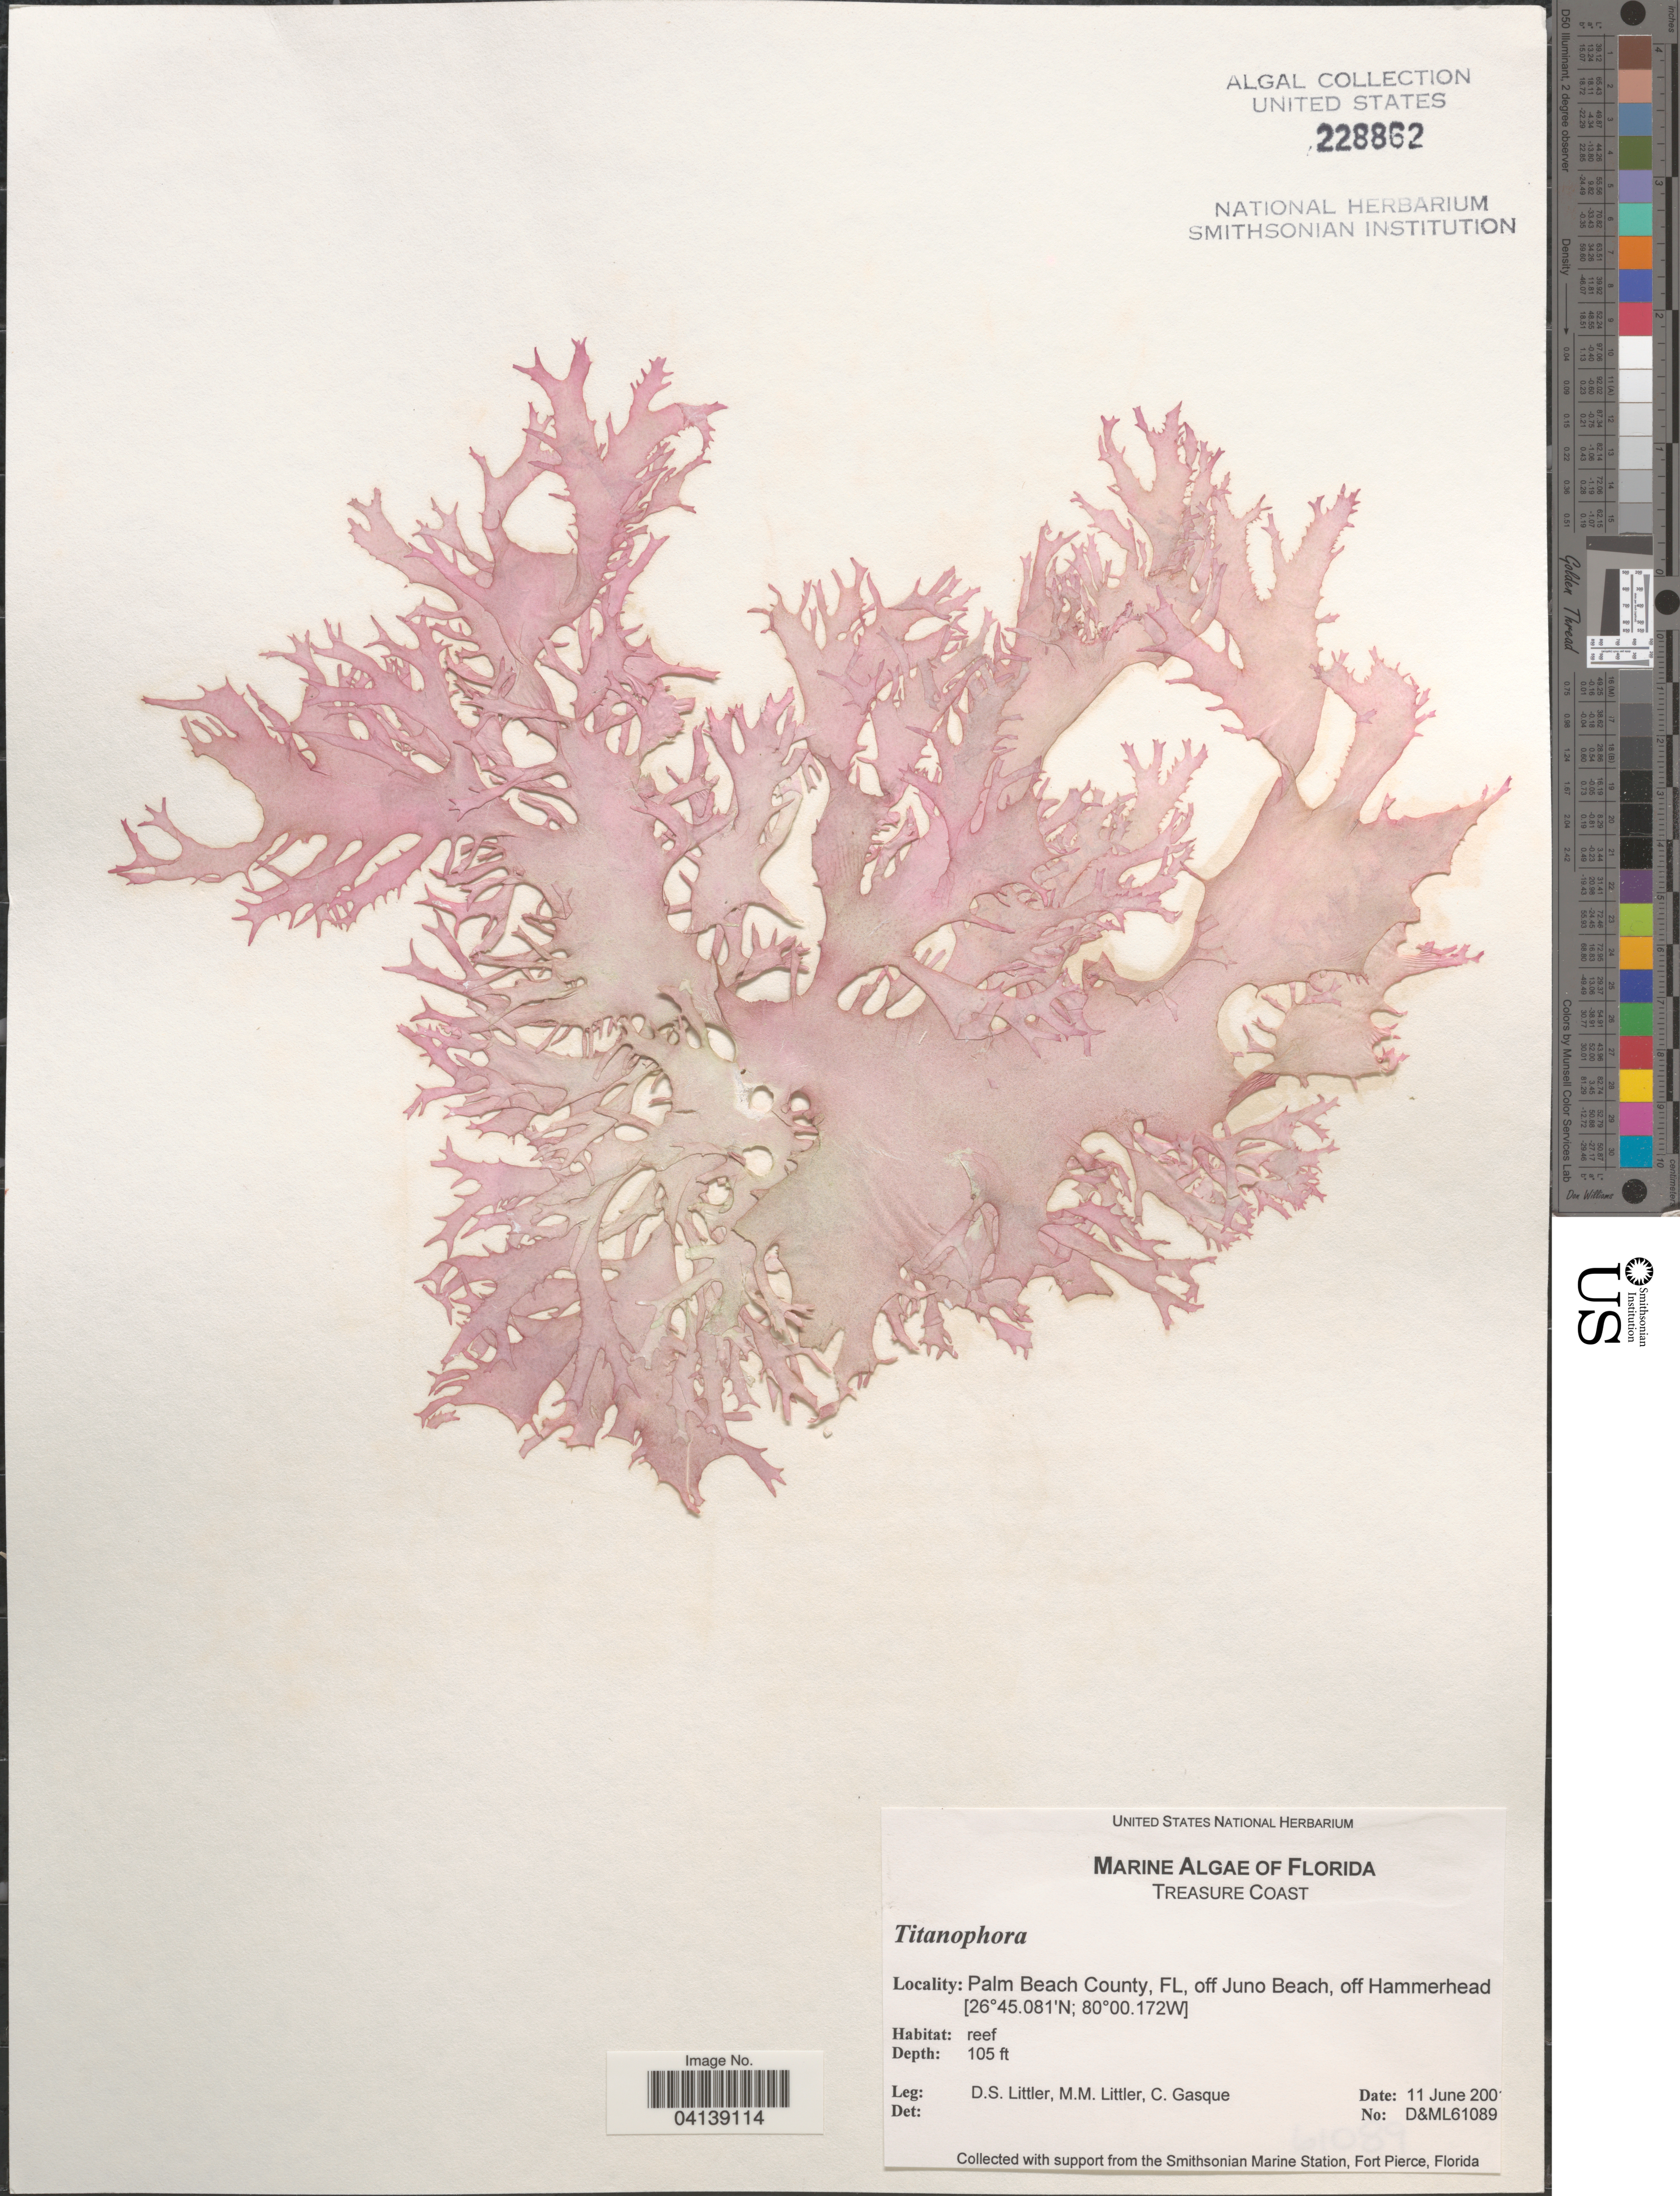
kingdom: Plantae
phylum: Rhodophyta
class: Florideophyceae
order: Nemastomatales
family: Schizymeniaceae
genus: Titanophora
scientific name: Titanophora sp.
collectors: D. S. Littler & C. Gasque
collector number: D&ML61089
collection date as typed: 11 June 200!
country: United States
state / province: Florida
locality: Treasure Coast. Palm Beach County, off Juno Beach, off Hammerhead.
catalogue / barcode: US 228862